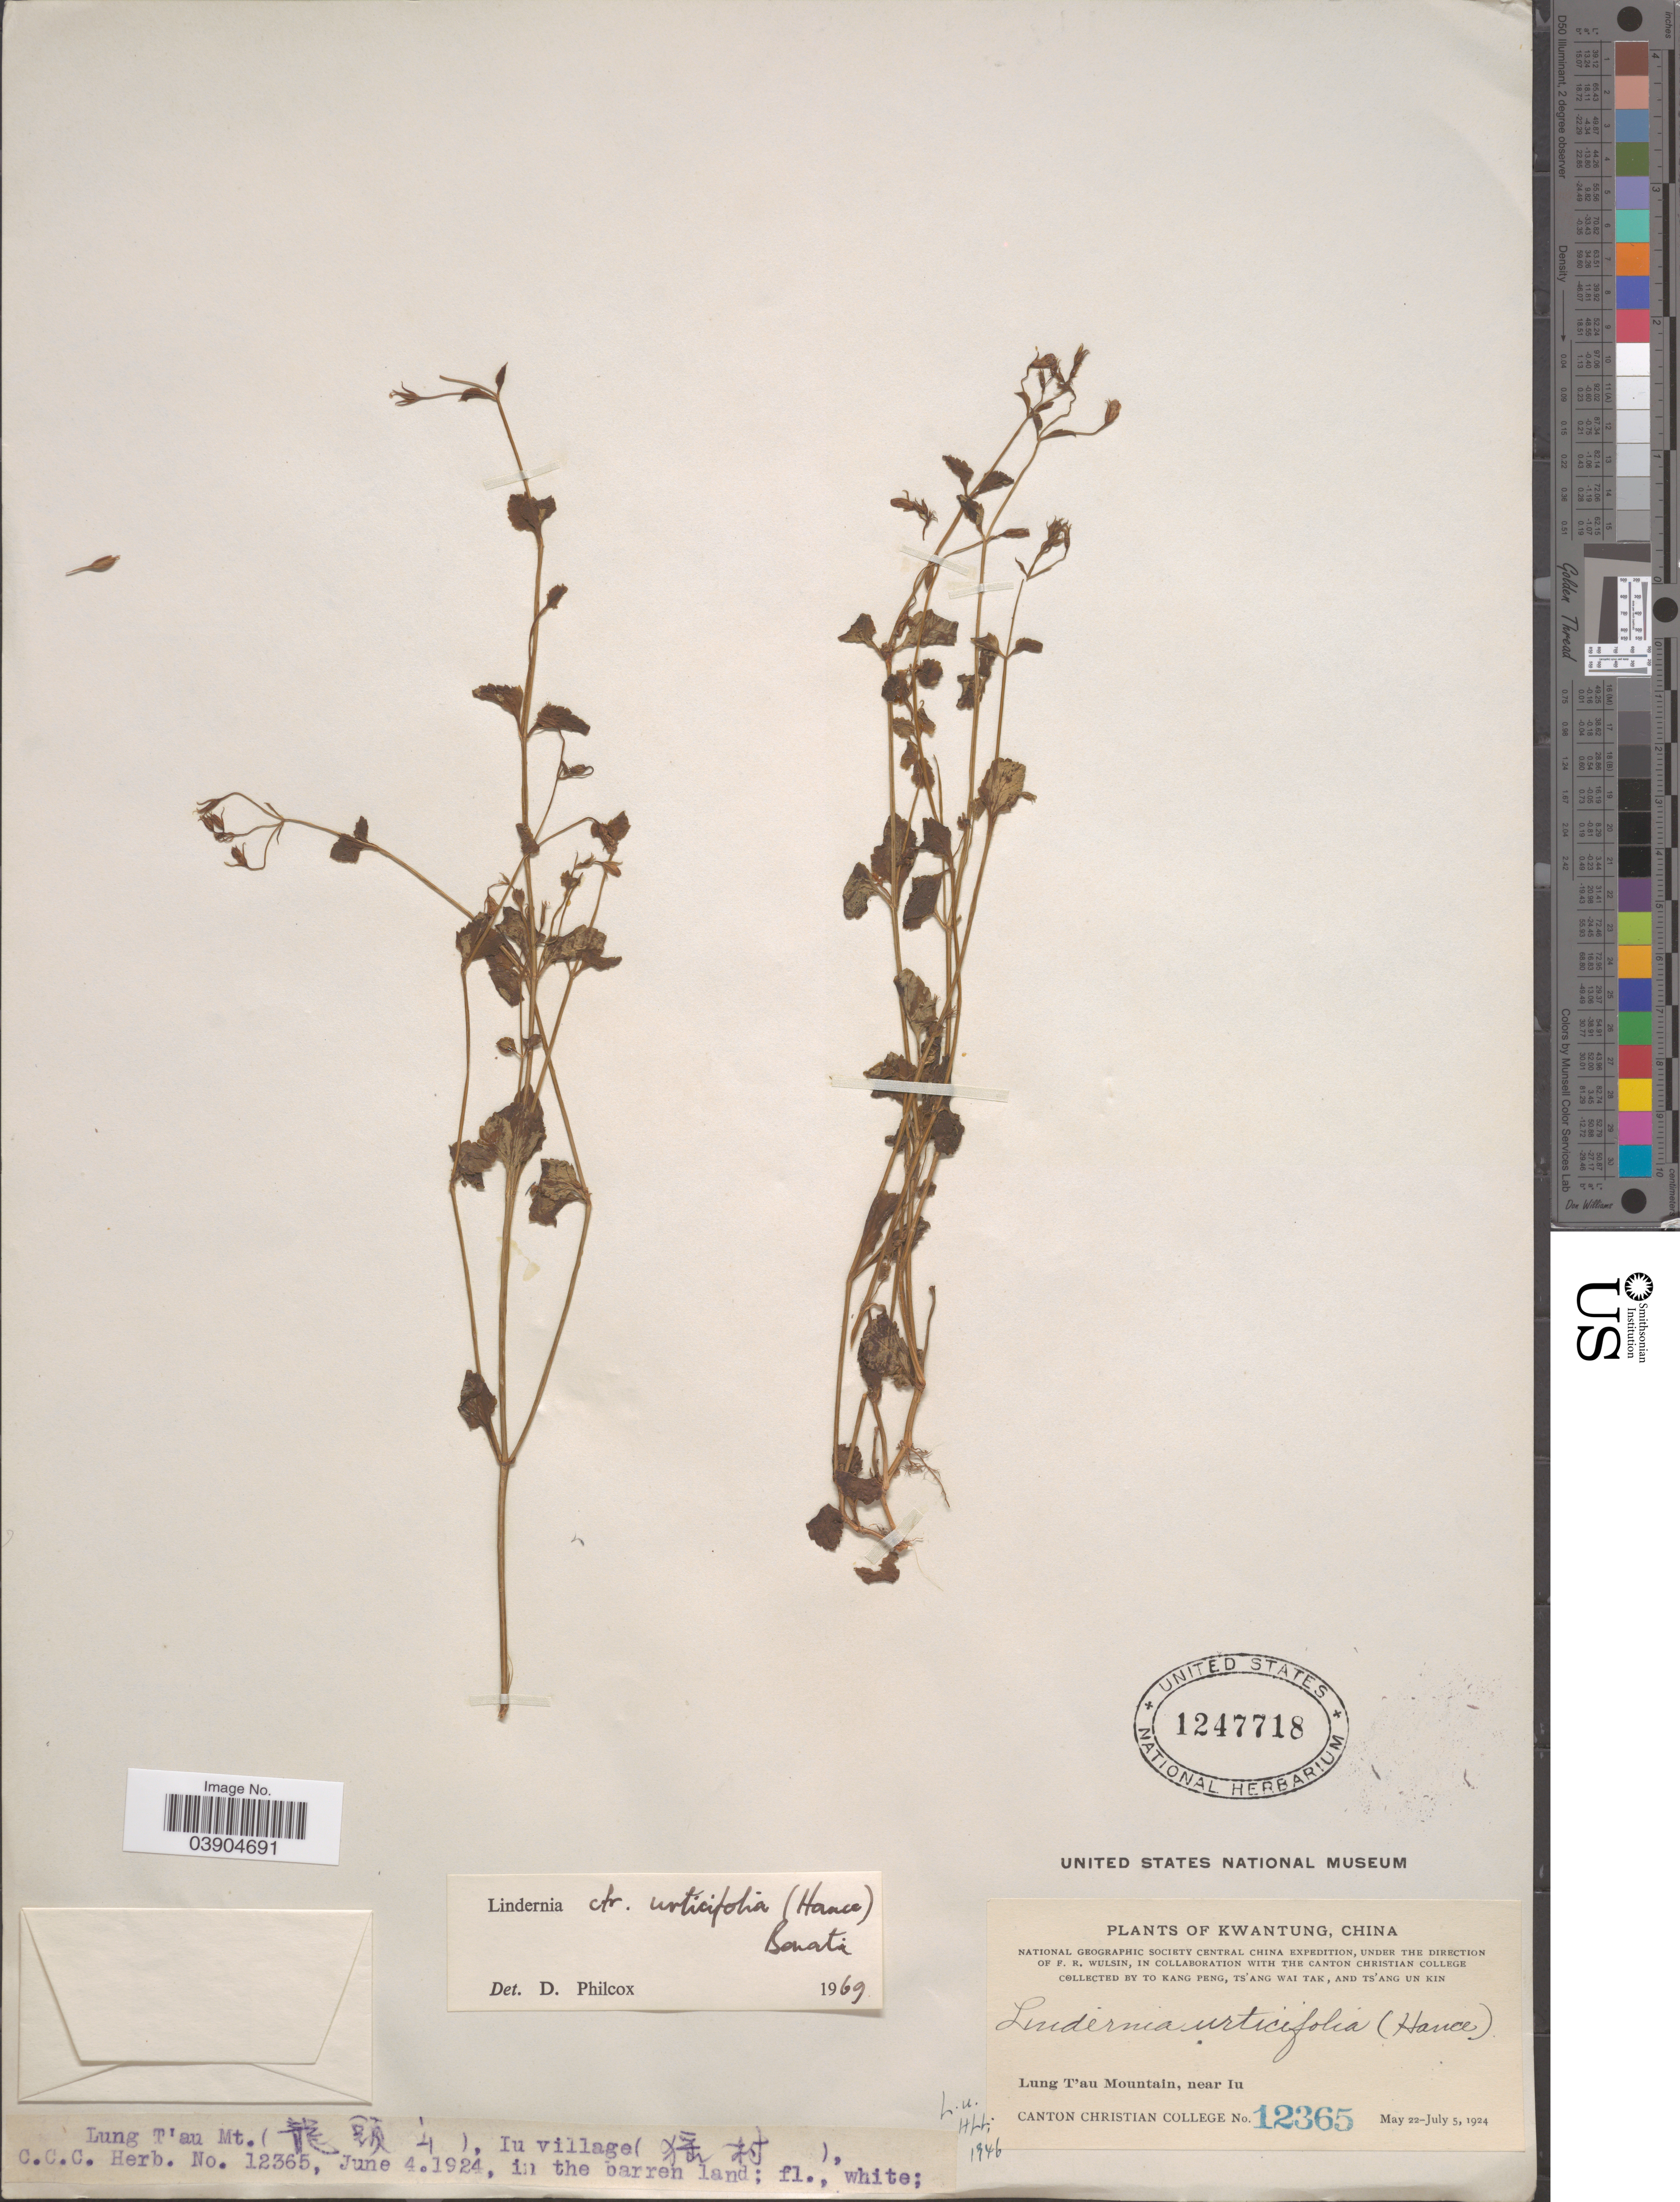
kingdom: Plantae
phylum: Tracheophyta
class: Magnoliopsida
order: Lamiales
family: Linderniaceae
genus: Lindernia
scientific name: Lindernia urticifolia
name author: (Hance) Bonati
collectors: T. K. Peng, W. T. Tsang & Ts' Ang Un Kin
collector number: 12365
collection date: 1924-06-04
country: China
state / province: Guangdong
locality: Kwantung. Lung T'au Mountain (X), near Iu. Iu village (X).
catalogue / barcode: US 1247718